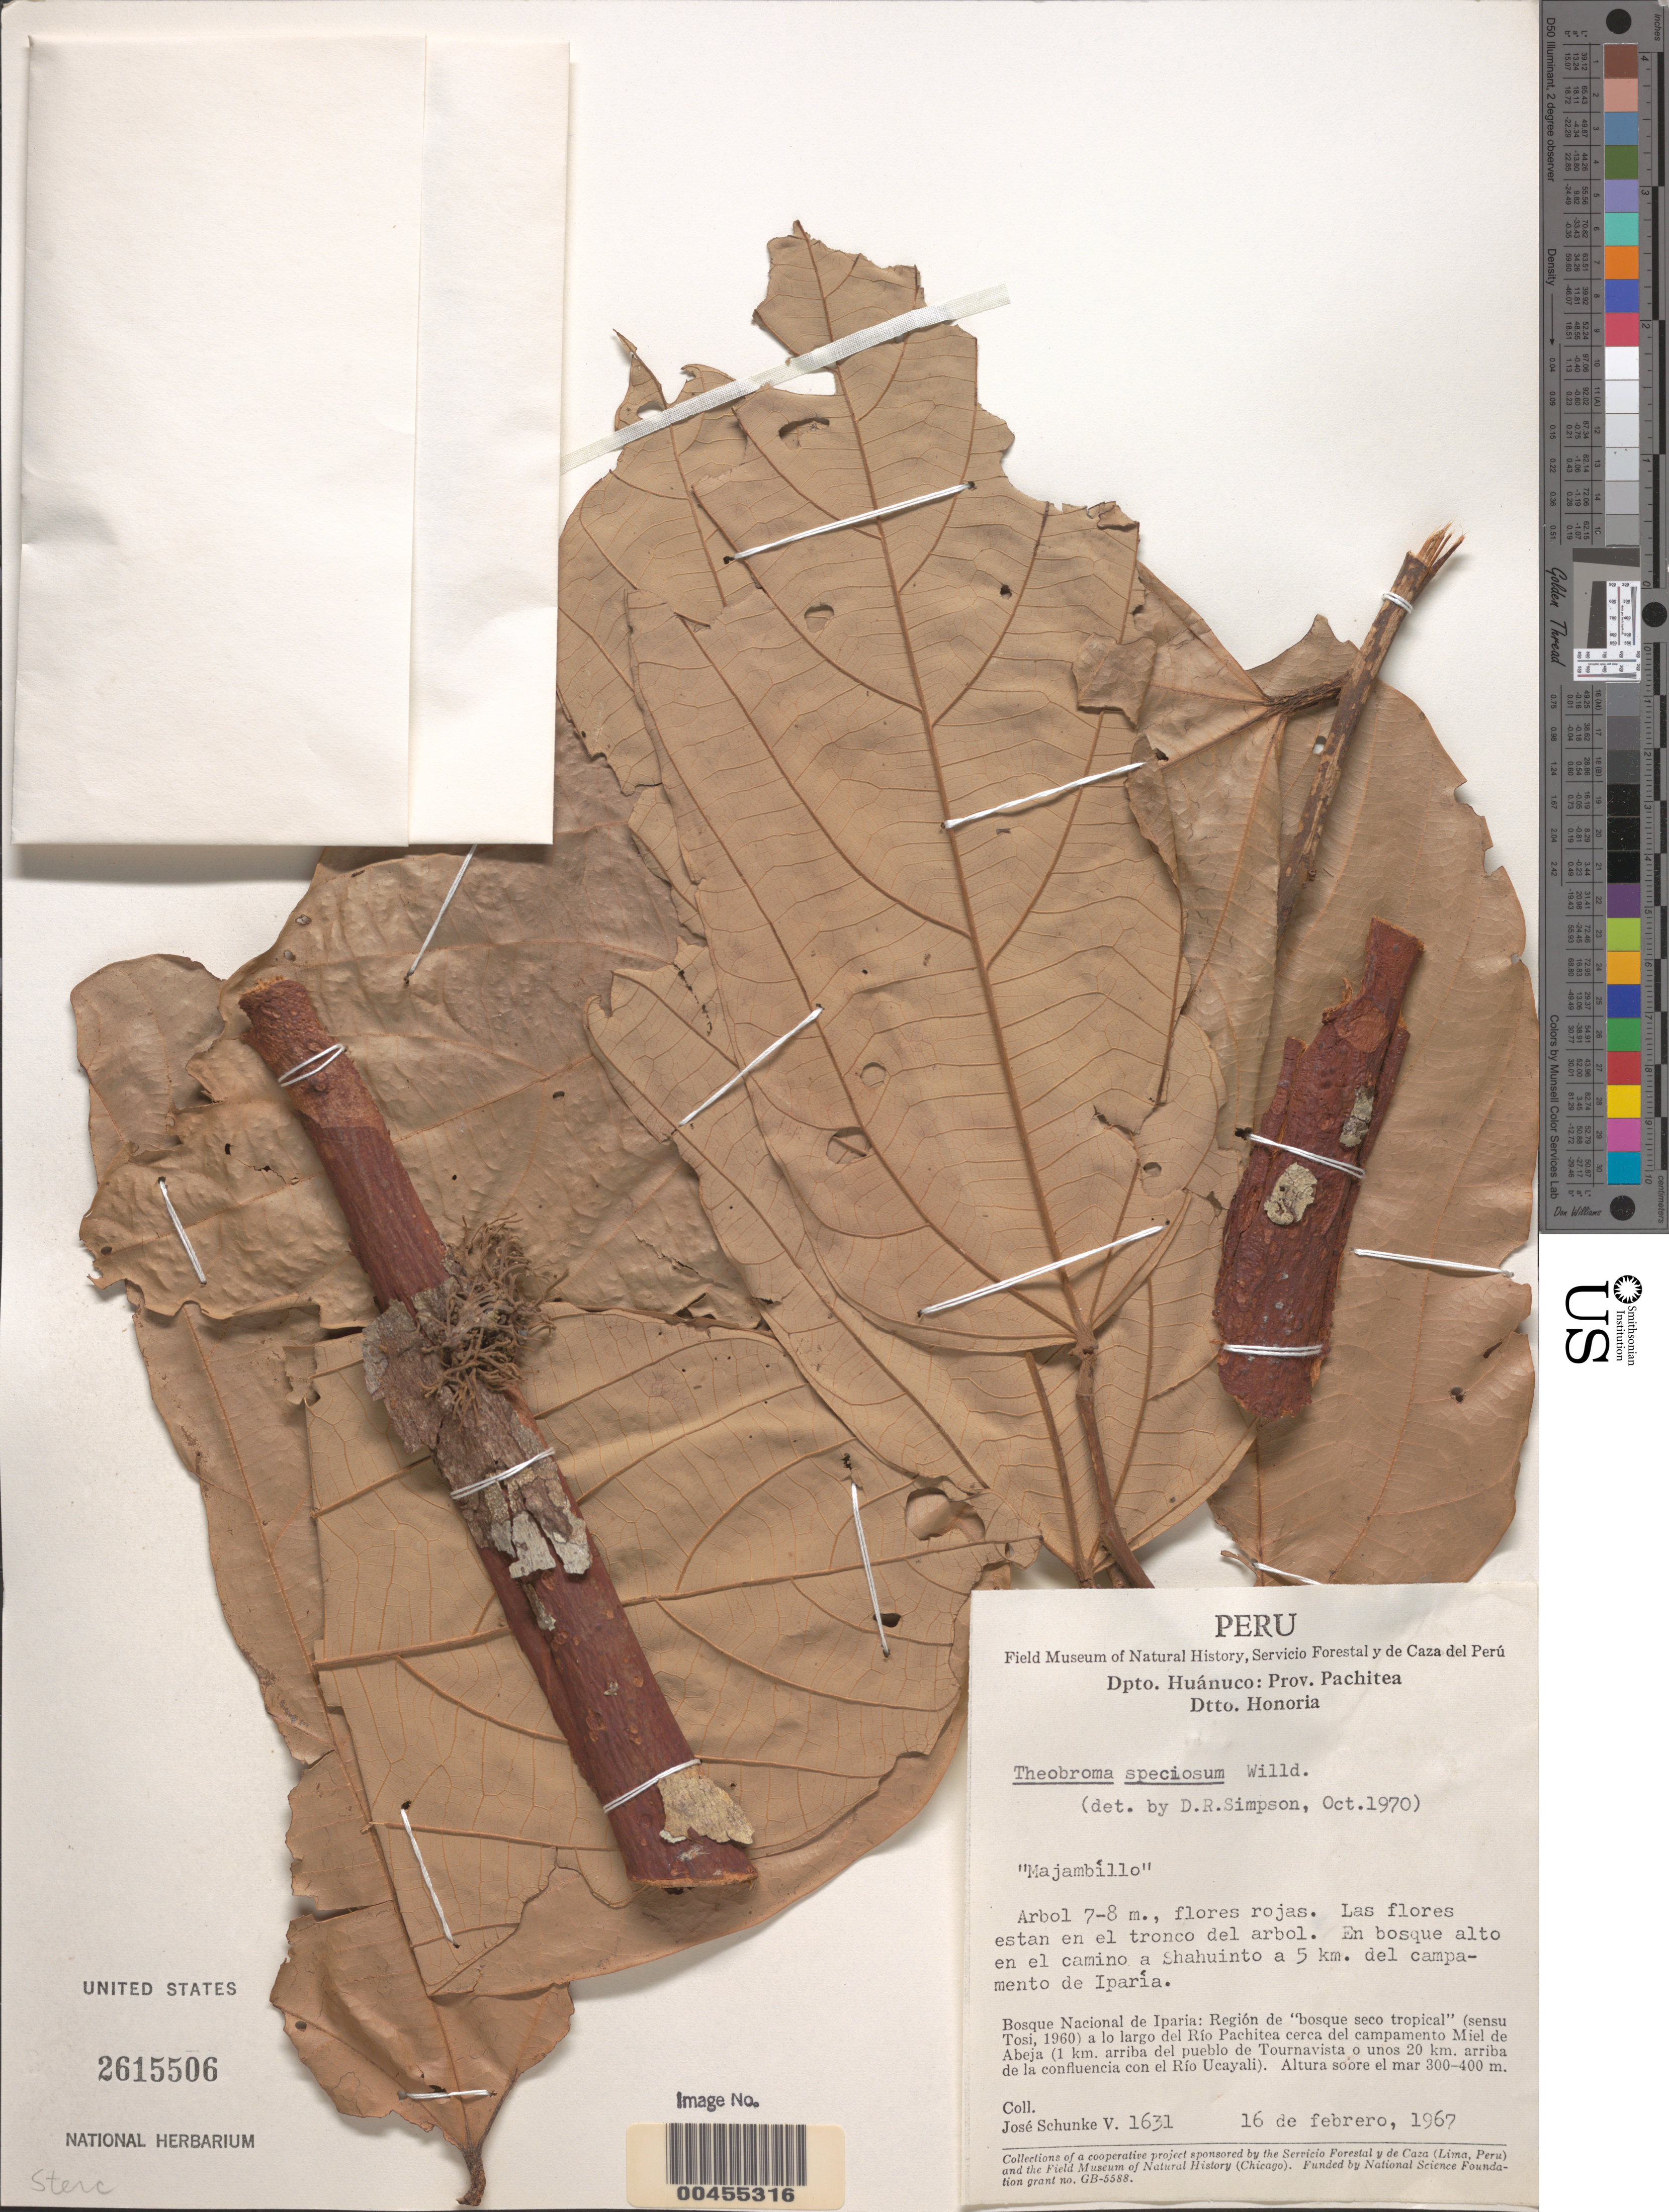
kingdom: Plantae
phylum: Tracheophyta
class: Magnoliopsida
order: Malvales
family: Malvaceae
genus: Theobroma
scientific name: Theobroma speciosum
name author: Willd. ex Spreng.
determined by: Simpson, D. R.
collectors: J. Schunke Vigo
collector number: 1631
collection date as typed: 16 Feb 1967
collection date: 1967-02-16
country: Peru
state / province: Huánuco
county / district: Pachitea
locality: En bosque alto en el camino a Shahuinto a 5 km. del campamento de Iparia. Bosque Nacional de Iparia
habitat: "bosque seco tropical"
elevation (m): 300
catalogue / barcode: US 2615506